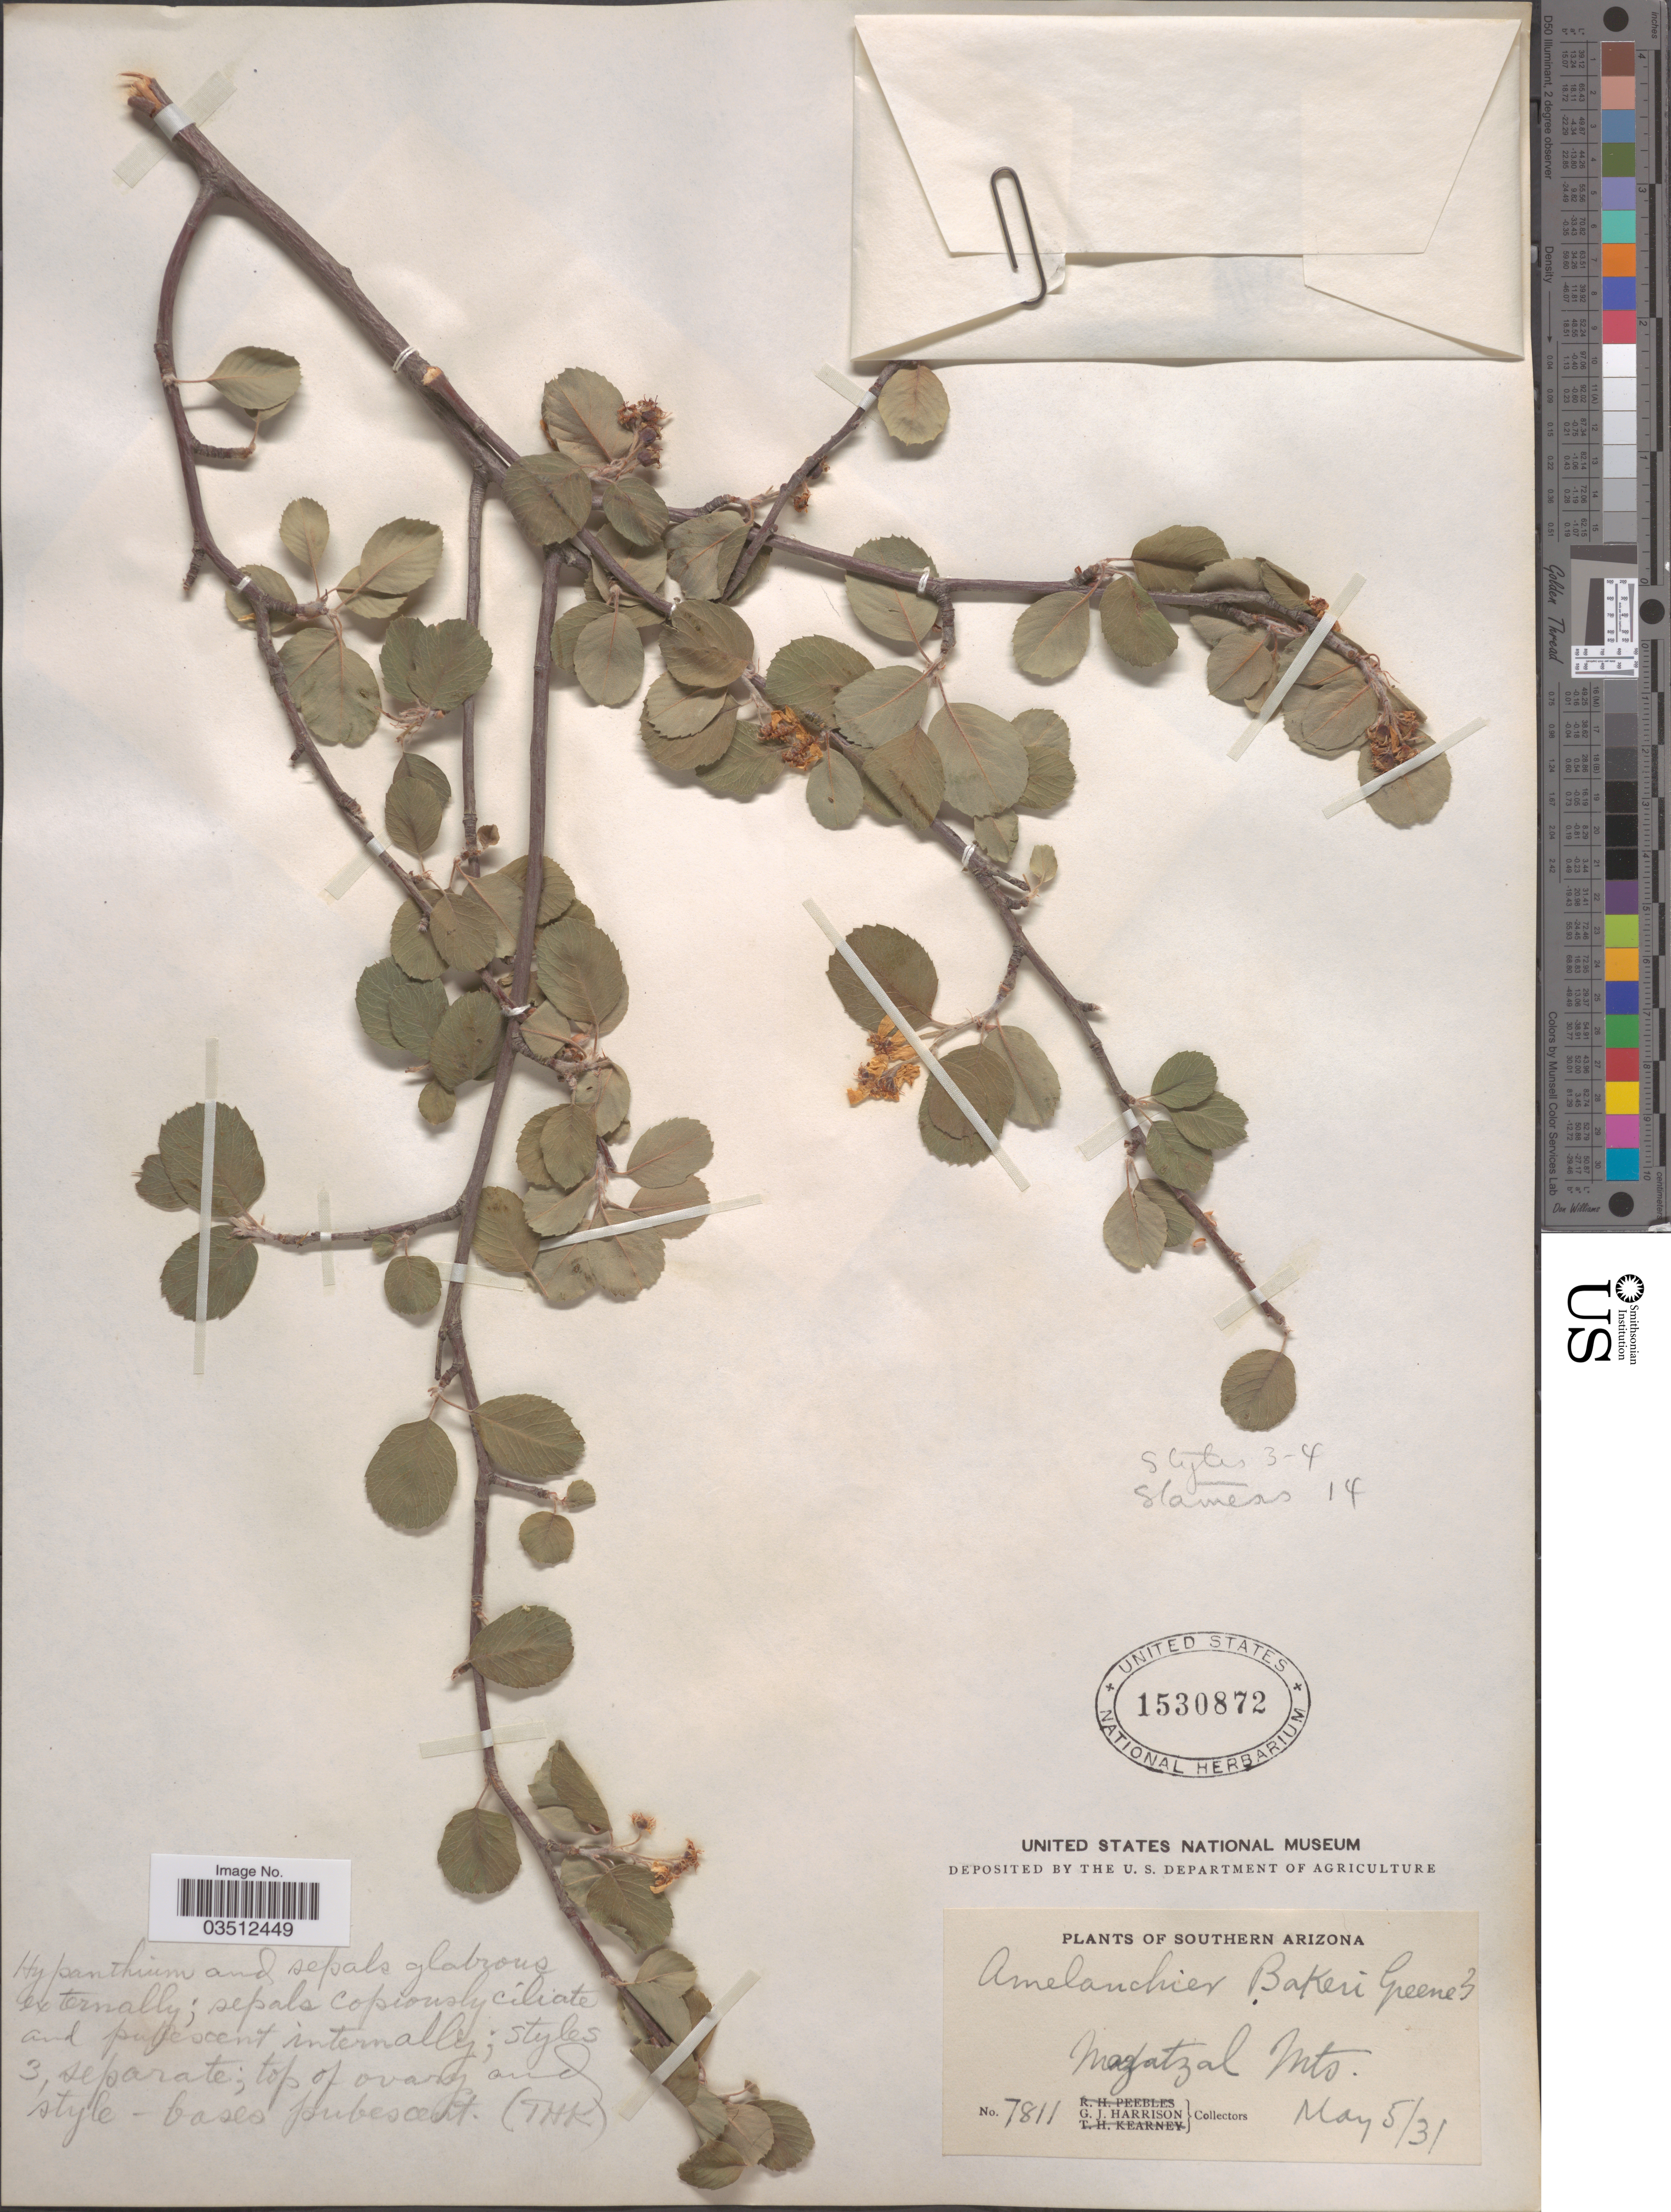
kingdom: Plantae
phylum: Tracheophyta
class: Magnoliopsida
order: Rosales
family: Rosaceae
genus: Amelanchier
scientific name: Amelanchier oreophila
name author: A. Nelson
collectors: G. J. Harrison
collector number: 7811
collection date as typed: Transcribed d/m/y: 5/5/31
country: United States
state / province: Arizona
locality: Southern Arizona. Mazatzal Mts.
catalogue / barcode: US 1530872